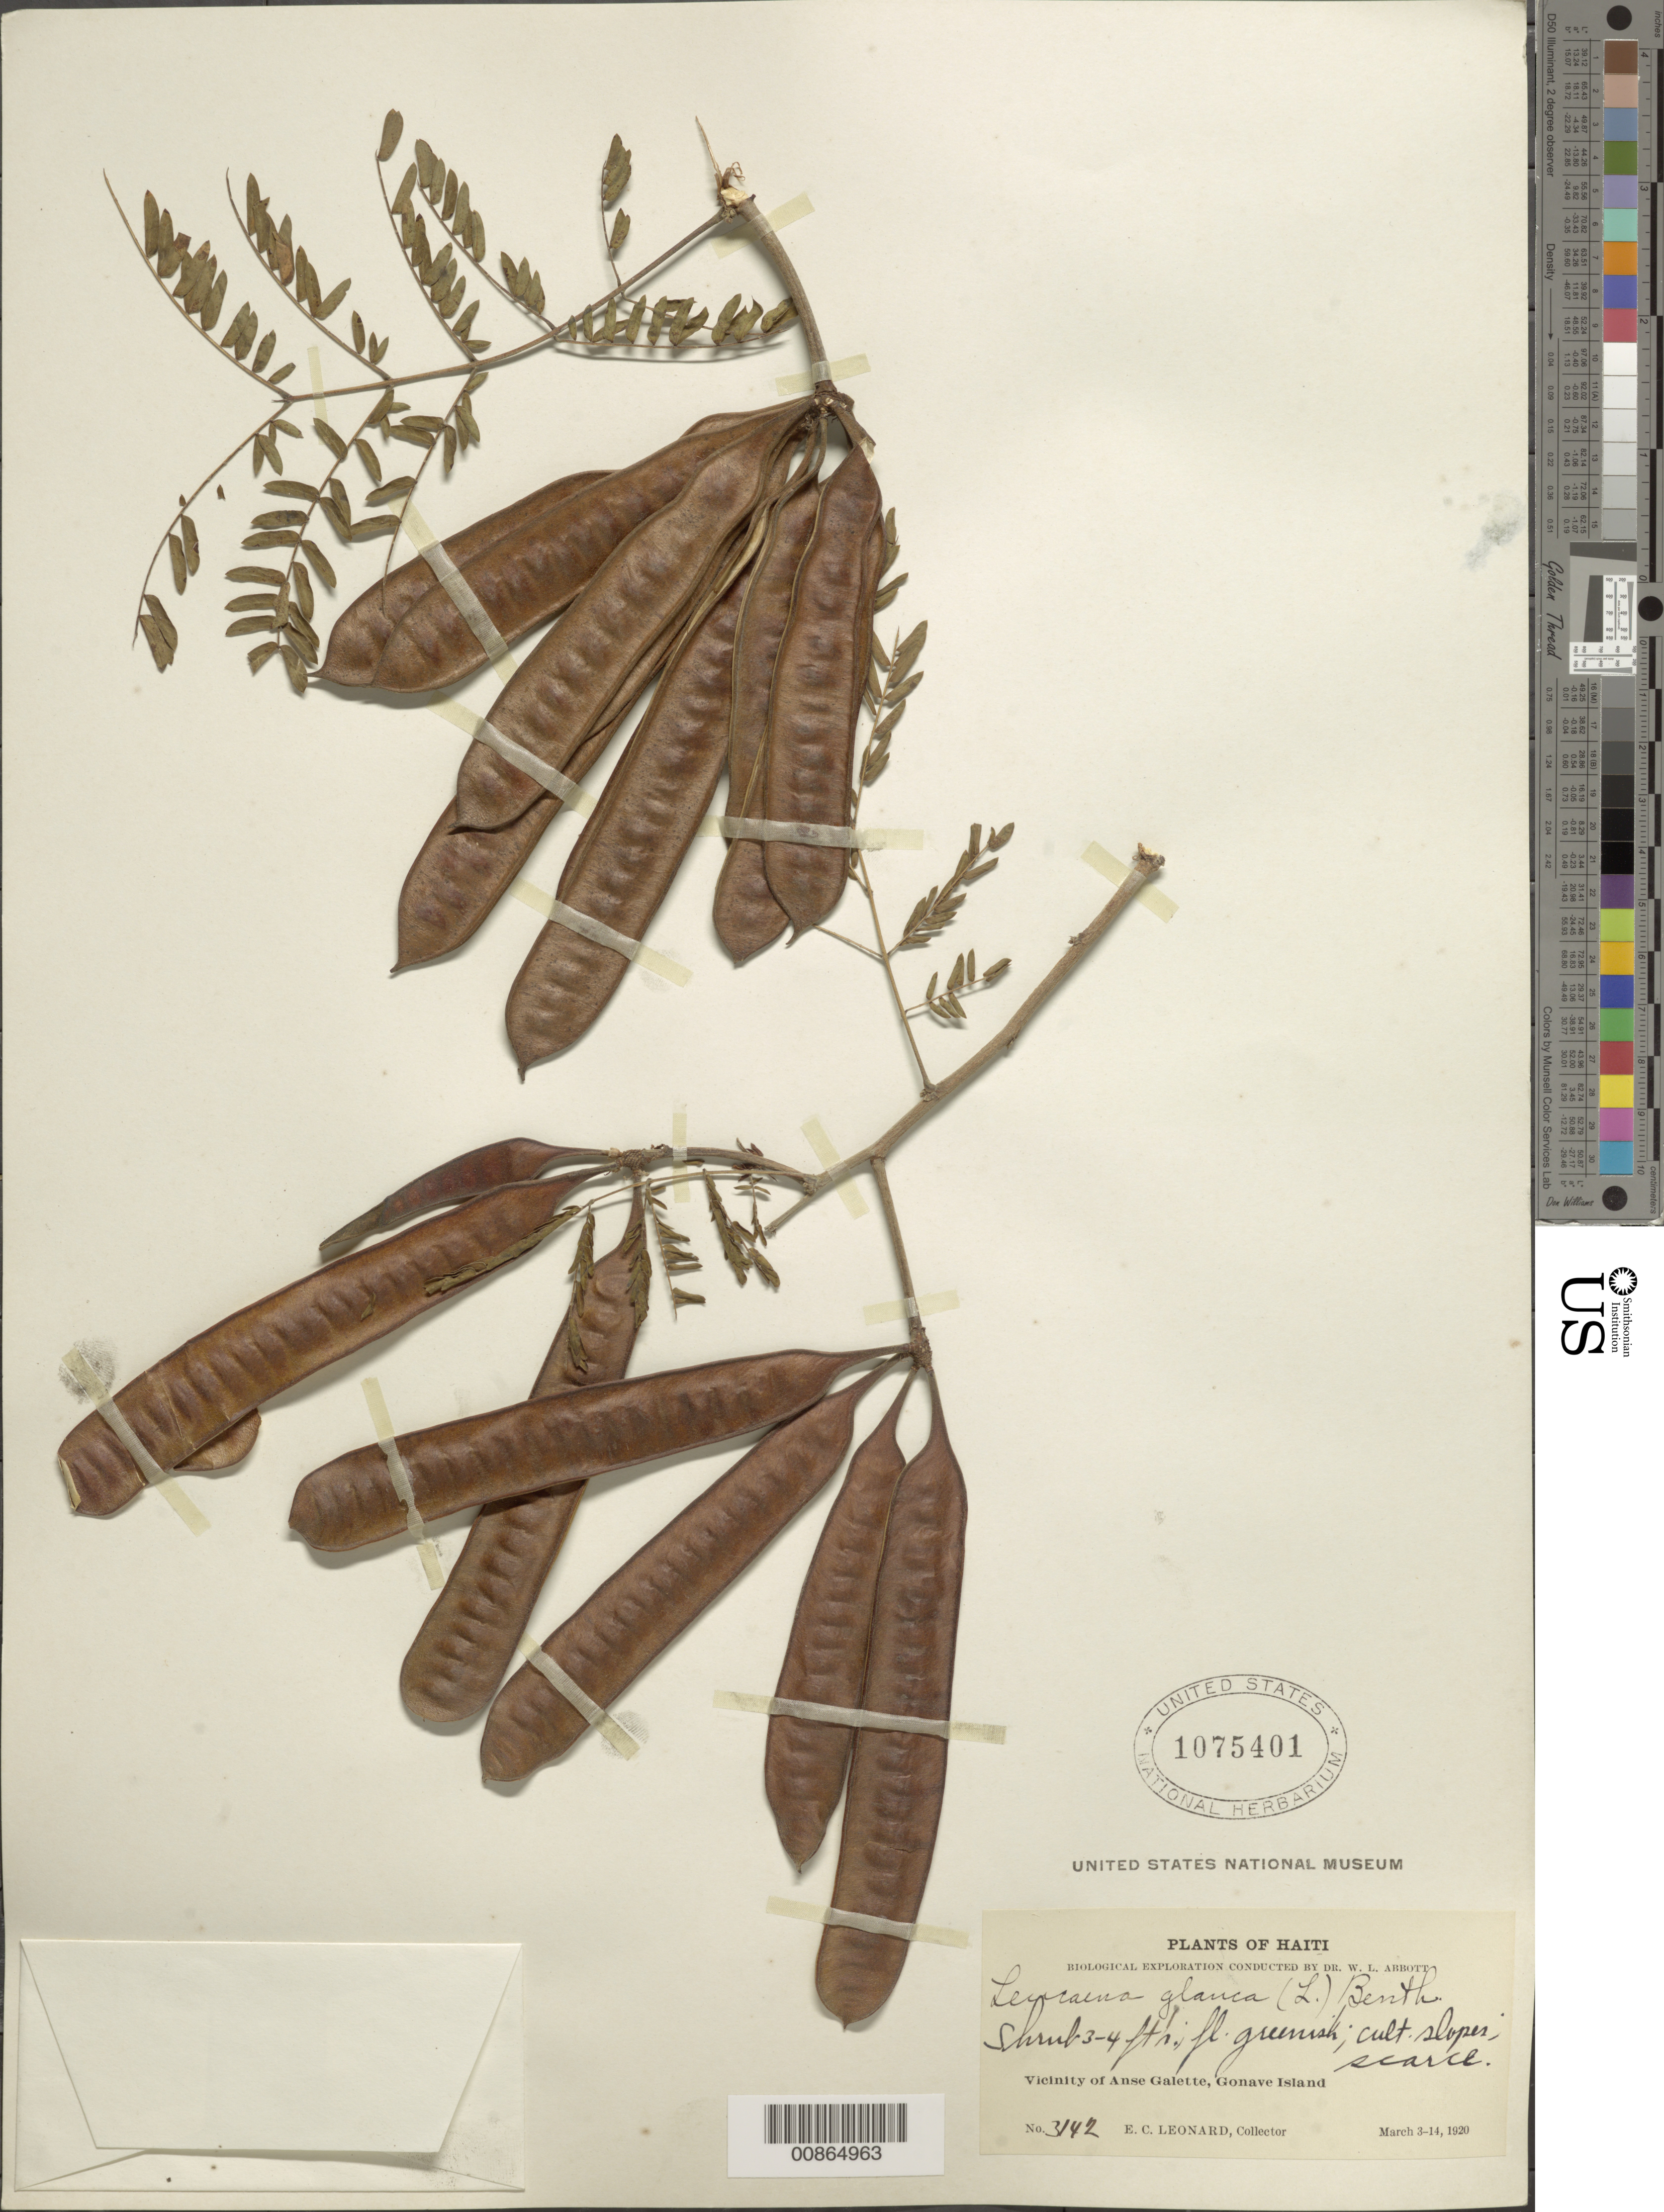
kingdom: Plantae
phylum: Tracheophyta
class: Magnoliopsida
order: Fabales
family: Fabaceae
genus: Leucaena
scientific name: Leucaena leucocephala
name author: (Lam.) de Wit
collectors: E. C. Leonard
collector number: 3142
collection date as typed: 03 Mar 1920 to 14 Mar 1920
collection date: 1920-03-03/1920-03-14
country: Haiti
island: Île de la Gonâve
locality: Vicinity of Anse Galette, Gonave Island.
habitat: Cultivated slopes.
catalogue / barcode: US 1075401